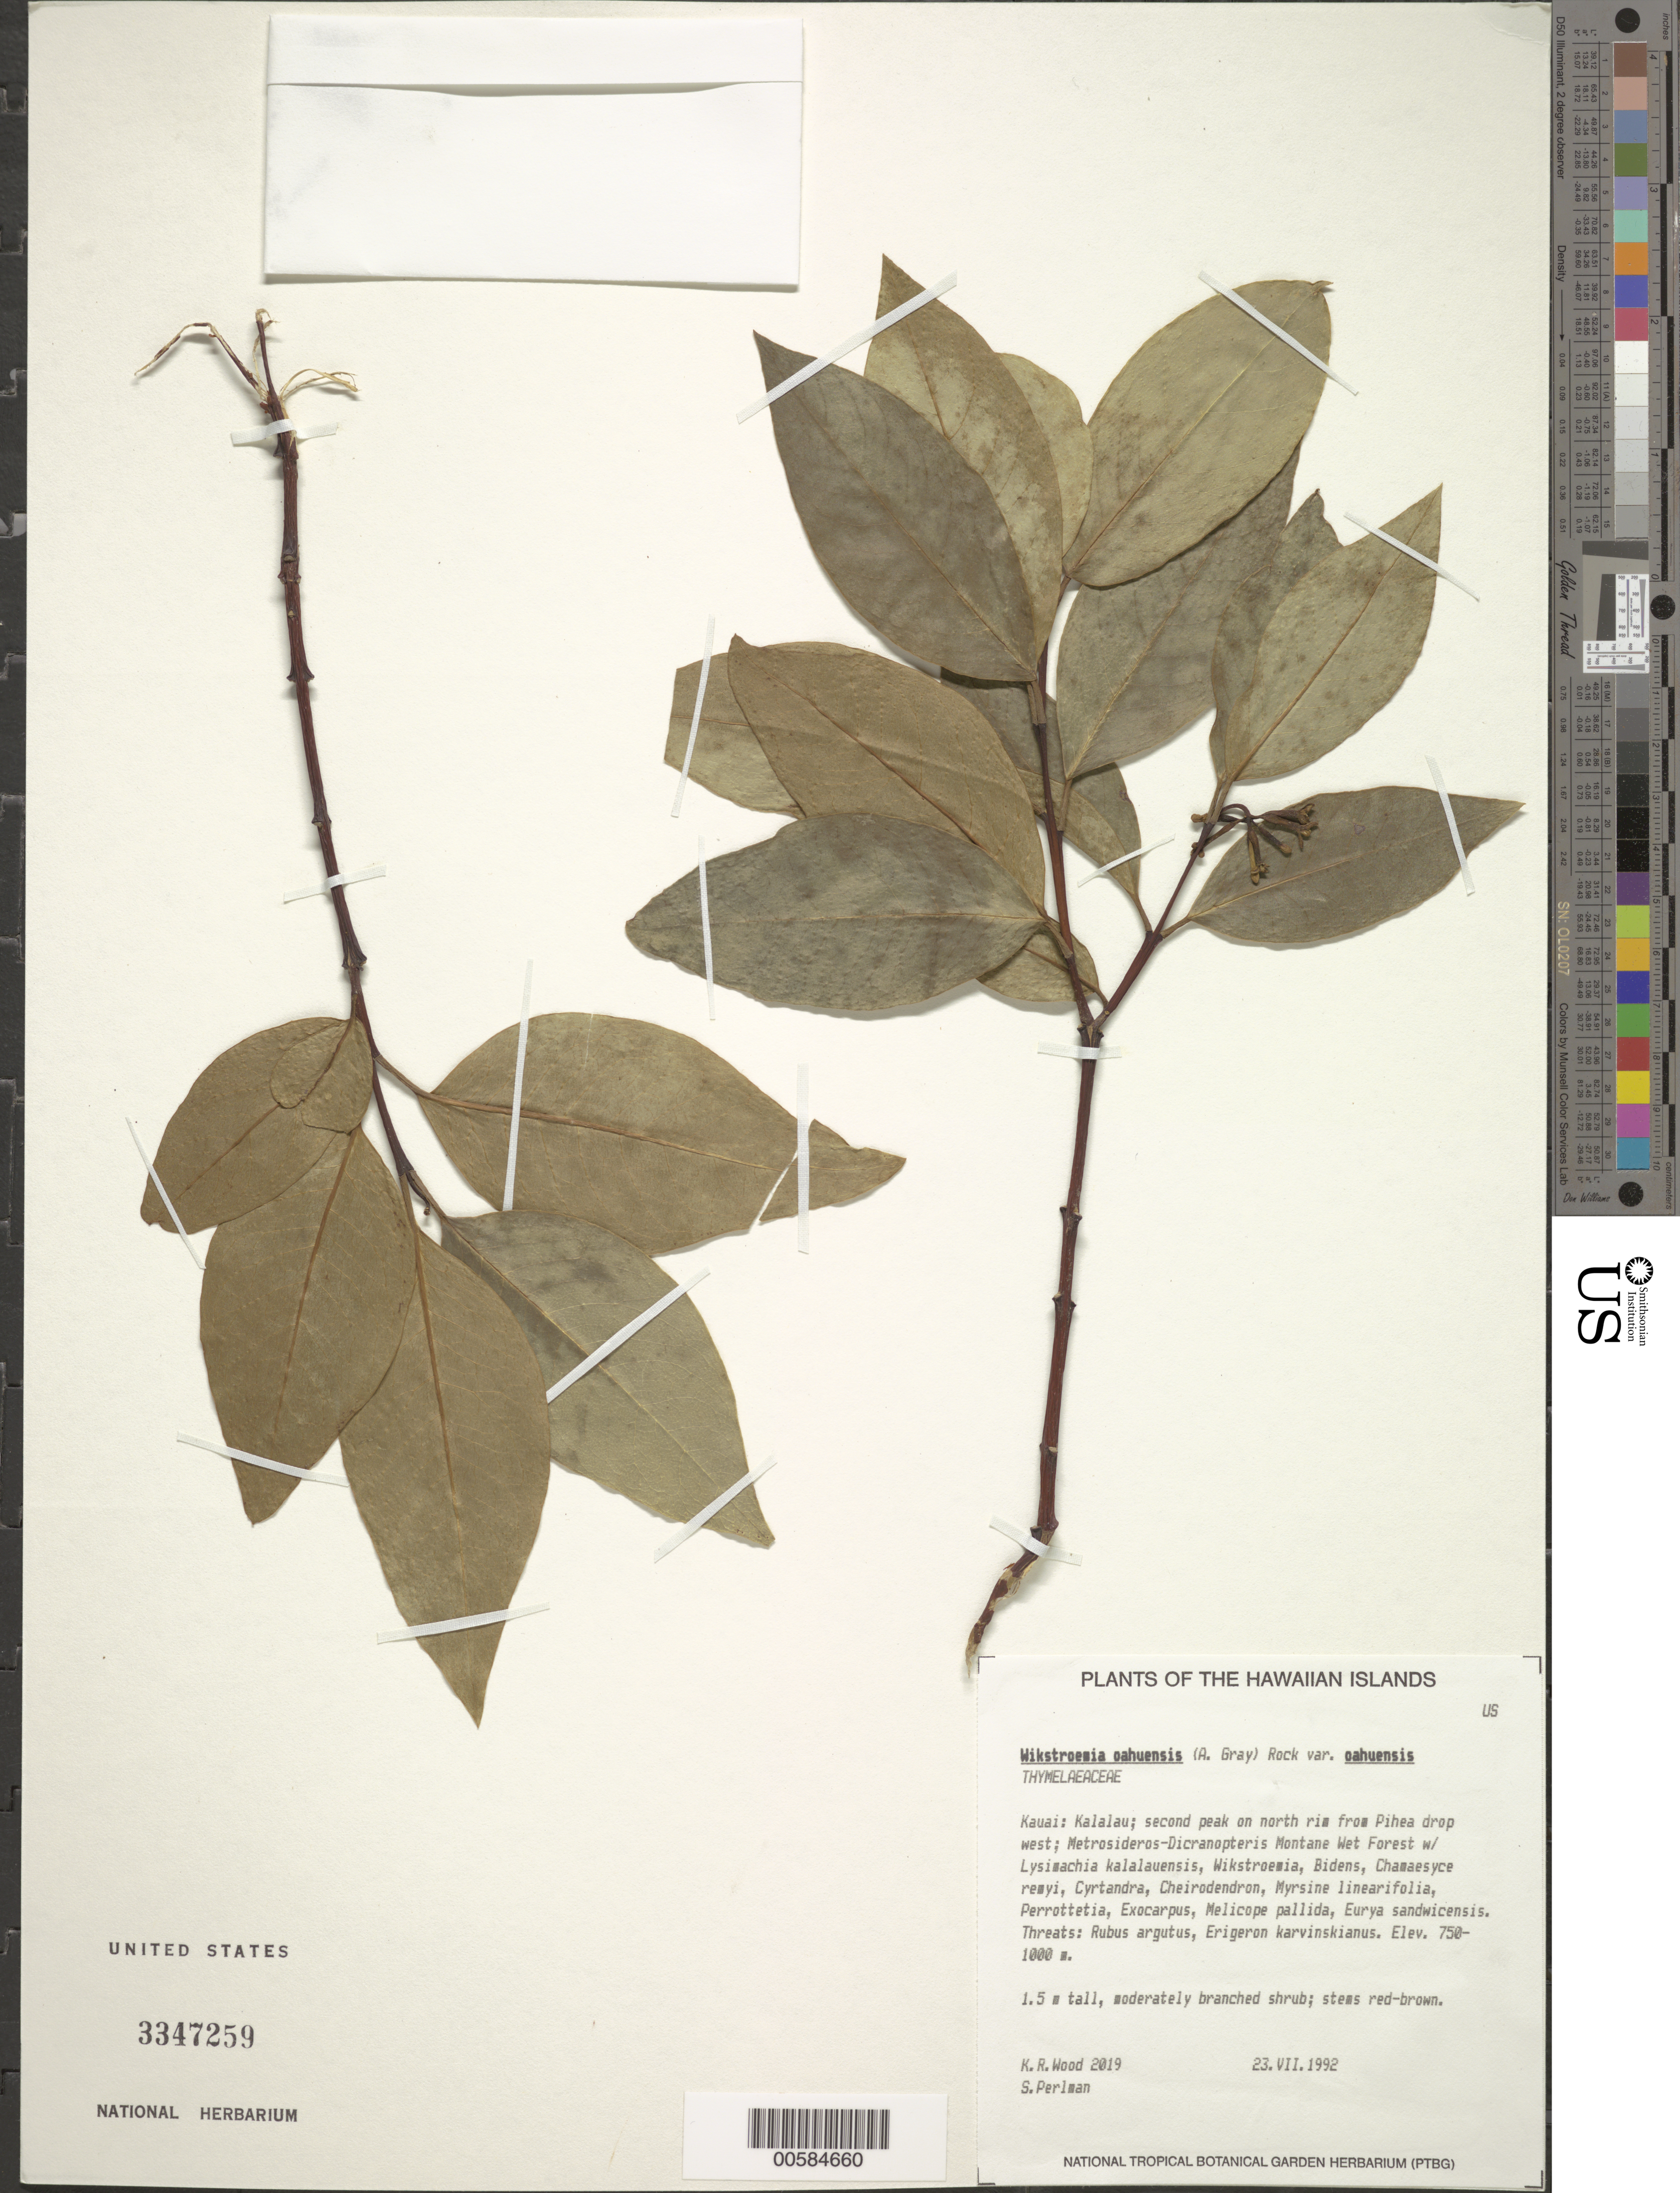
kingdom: Plantae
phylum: Tracheophyta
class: Magnoliopsida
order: Malvales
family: Thymelaeaceae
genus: Wikstroemia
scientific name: Wikstroemia oahuensis var. oahuensis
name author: (A. Gray) Rock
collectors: K. R. Wood & S. P. Perlman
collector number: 2019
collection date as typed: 23 Jul 1992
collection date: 1992-07-23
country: United States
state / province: Hawaii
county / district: Kauai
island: Kaua'i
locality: Kalalau; second peak on N rim from Pihea drop W.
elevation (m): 750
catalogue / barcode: US 3347259